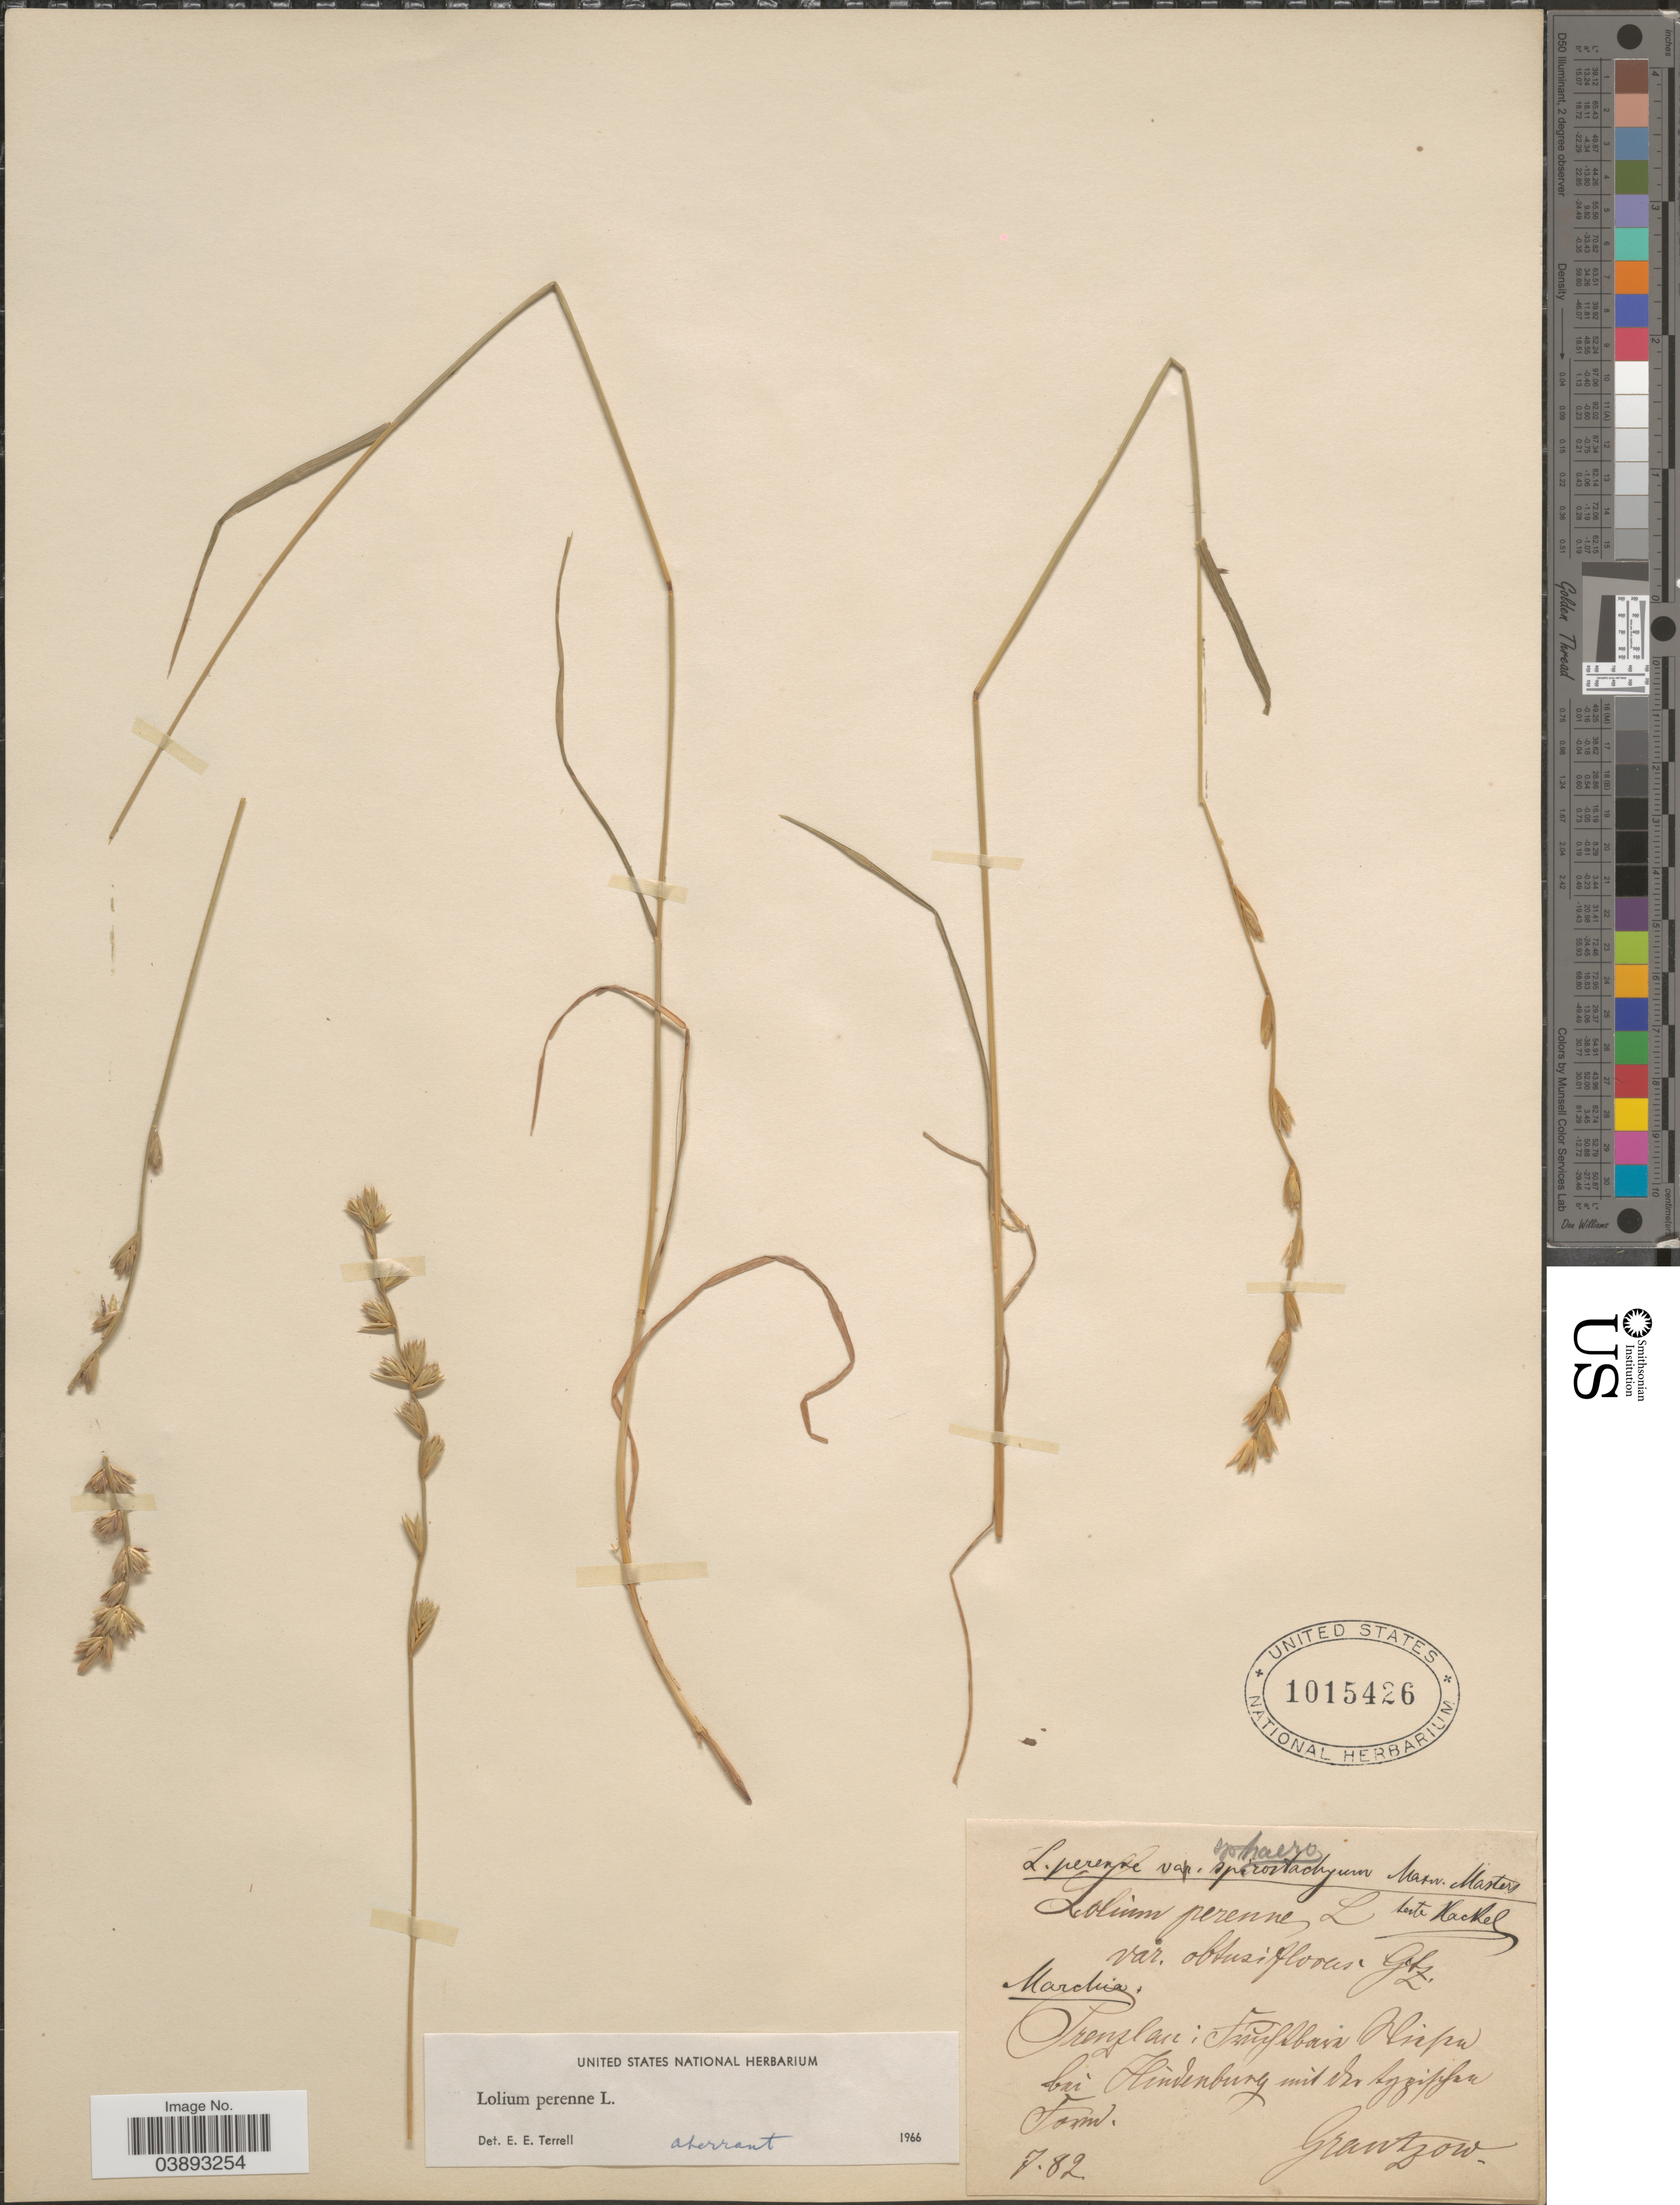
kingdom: Plantae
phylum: Tracheophyta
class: Liliopsida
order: Poales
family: Poaceae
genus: Lolium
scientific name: Lolium perenne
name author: L.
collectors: Grantzow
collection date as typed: Transcribed d/m/y: /7/82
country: Germany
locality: Mardia. Prenzlau: Franfslban Hlipa bei Hindenburg mit der Lyziplan Form. [interpreted]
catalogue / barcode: US 1015426